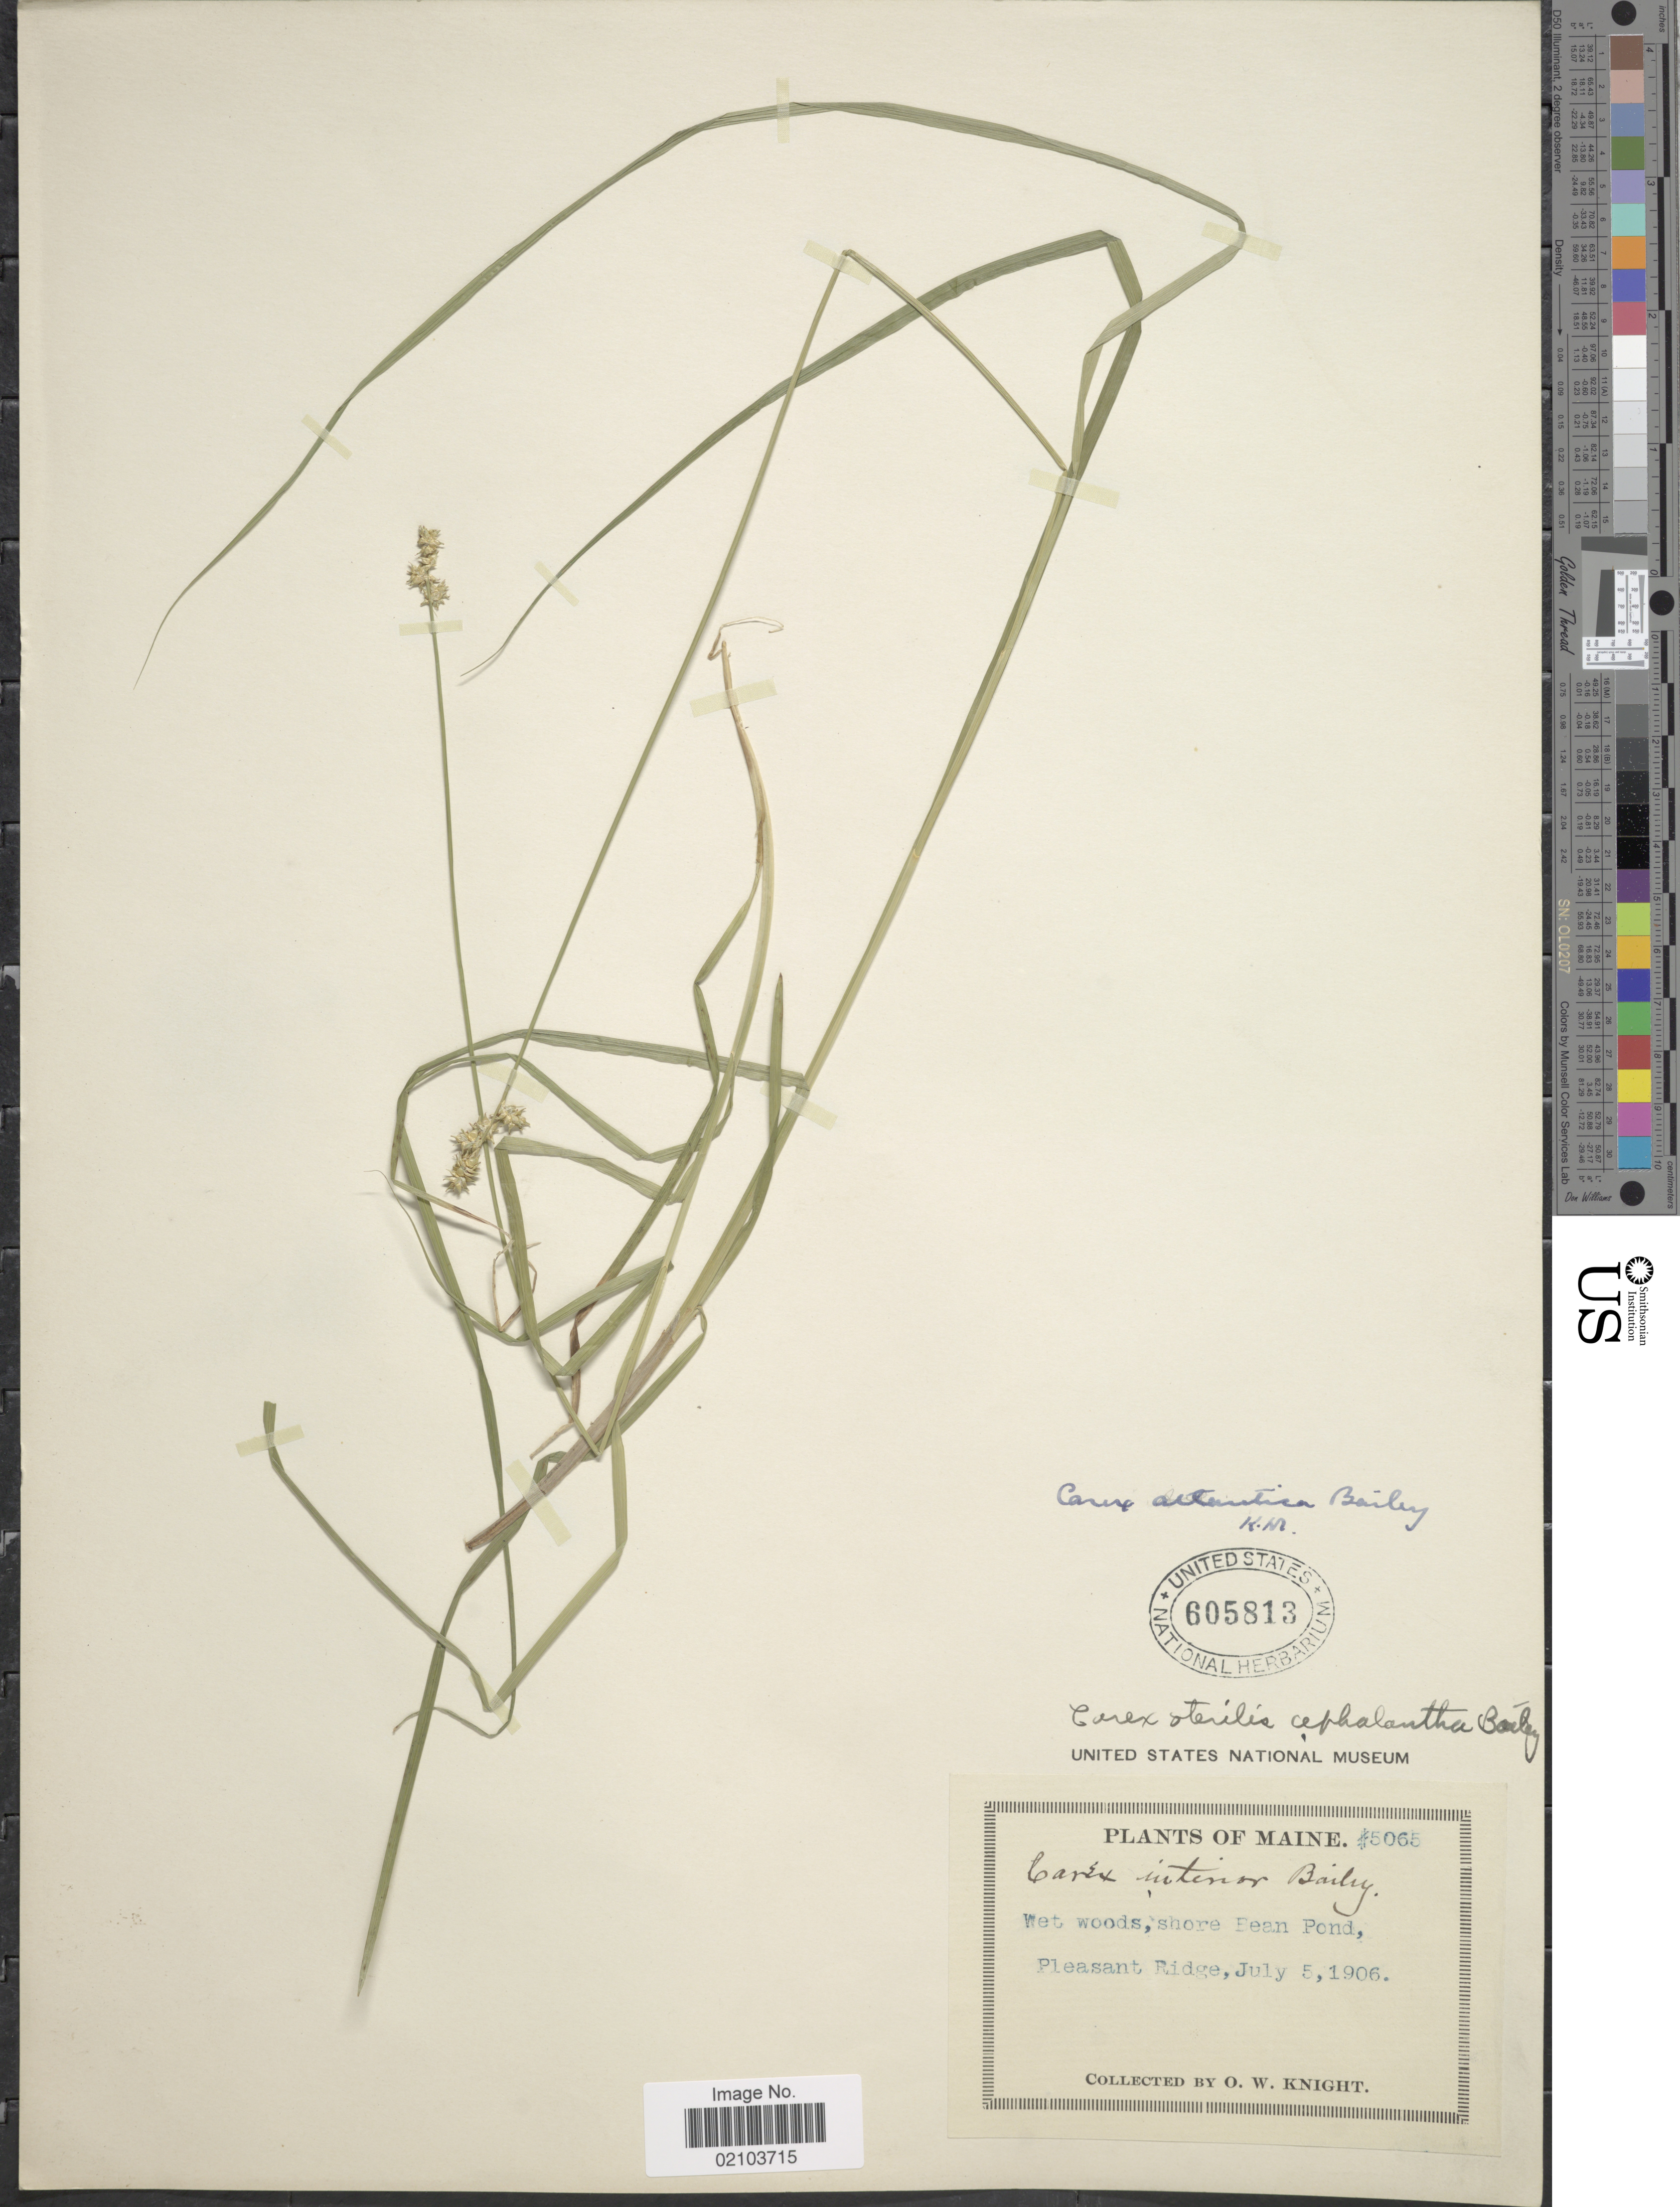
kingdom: Plantae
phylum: Tracheophyta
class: Liliopsida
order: Poales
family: Cyperaceae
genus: Carex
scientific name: Carex atlantica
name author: L.H. Bailey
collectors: O. Knight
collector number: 5065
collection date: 1906-07-05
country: United States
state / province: Maine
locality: Pleasant Ridge, shore Bean Pond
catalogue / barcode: US 605813